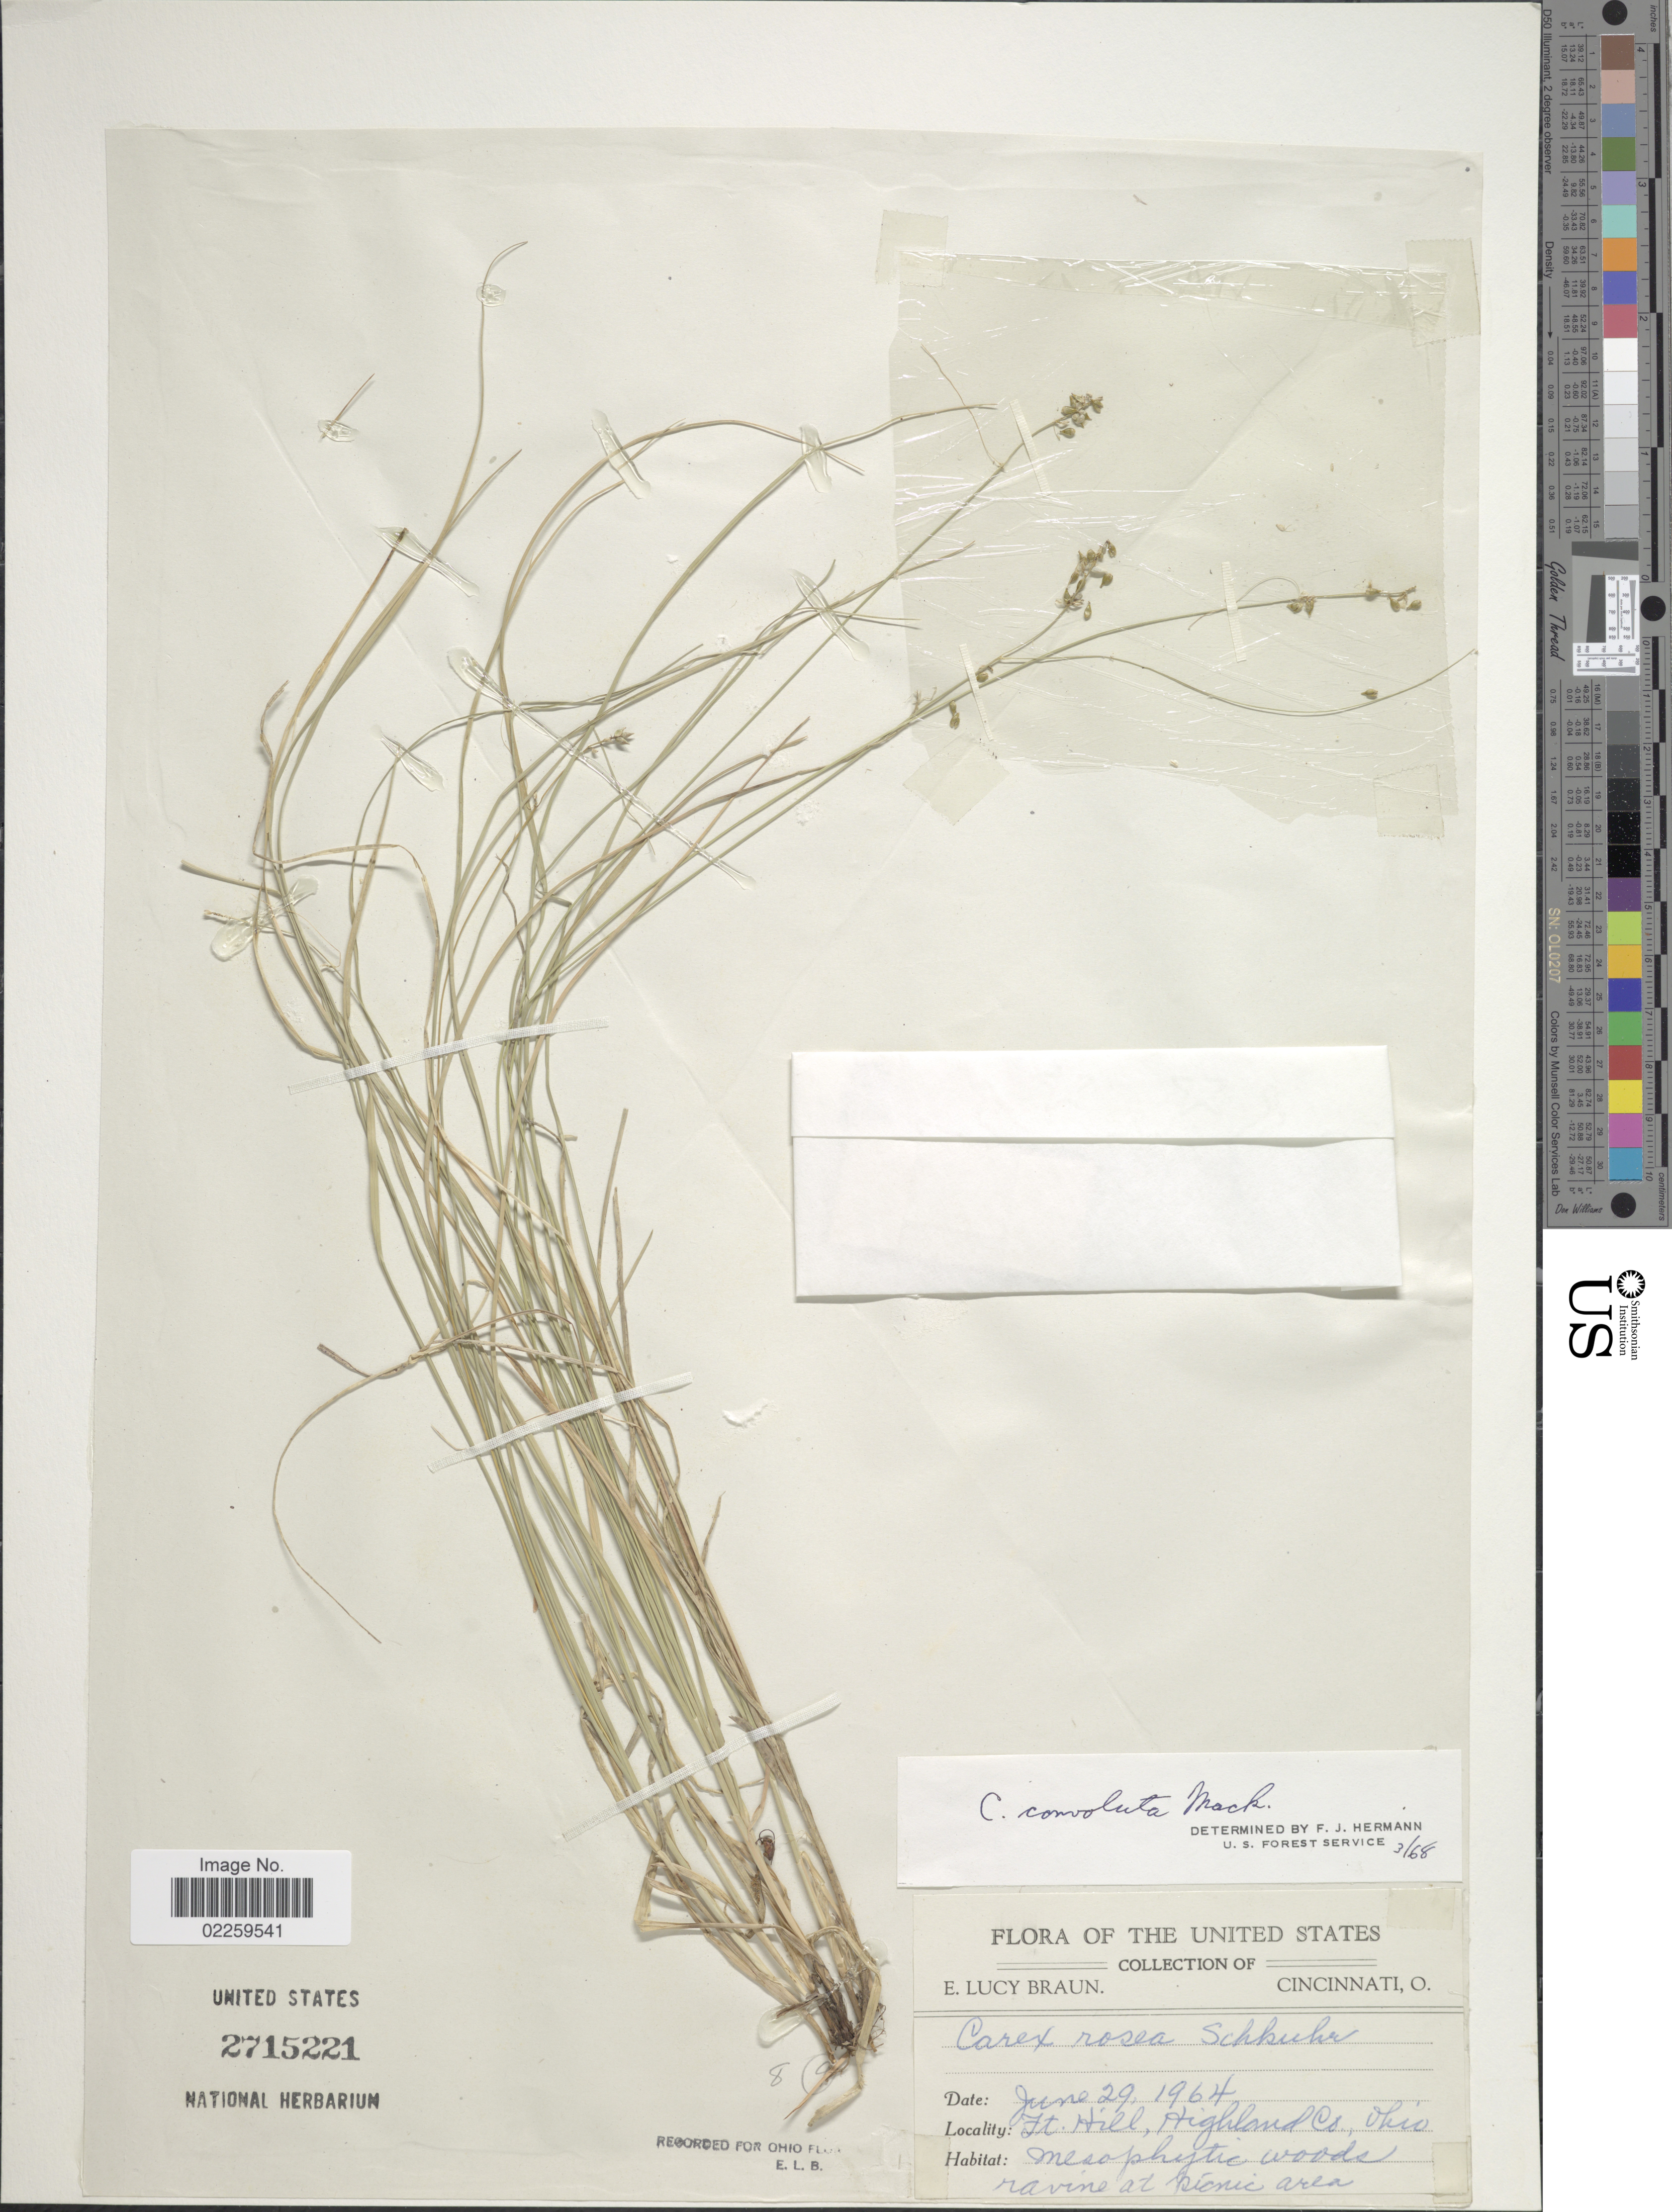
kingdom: Plantae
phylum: Tracheophyta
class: Liliopsida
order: Poales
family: Cyperaceae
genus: Carex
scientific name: Carex rosea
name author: Willd.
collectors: E. L. Braun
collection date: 1964-06-29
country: United States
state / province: Ohio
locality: Ft. Hill, Highland Co. Ohio.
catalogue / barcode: US 2715221